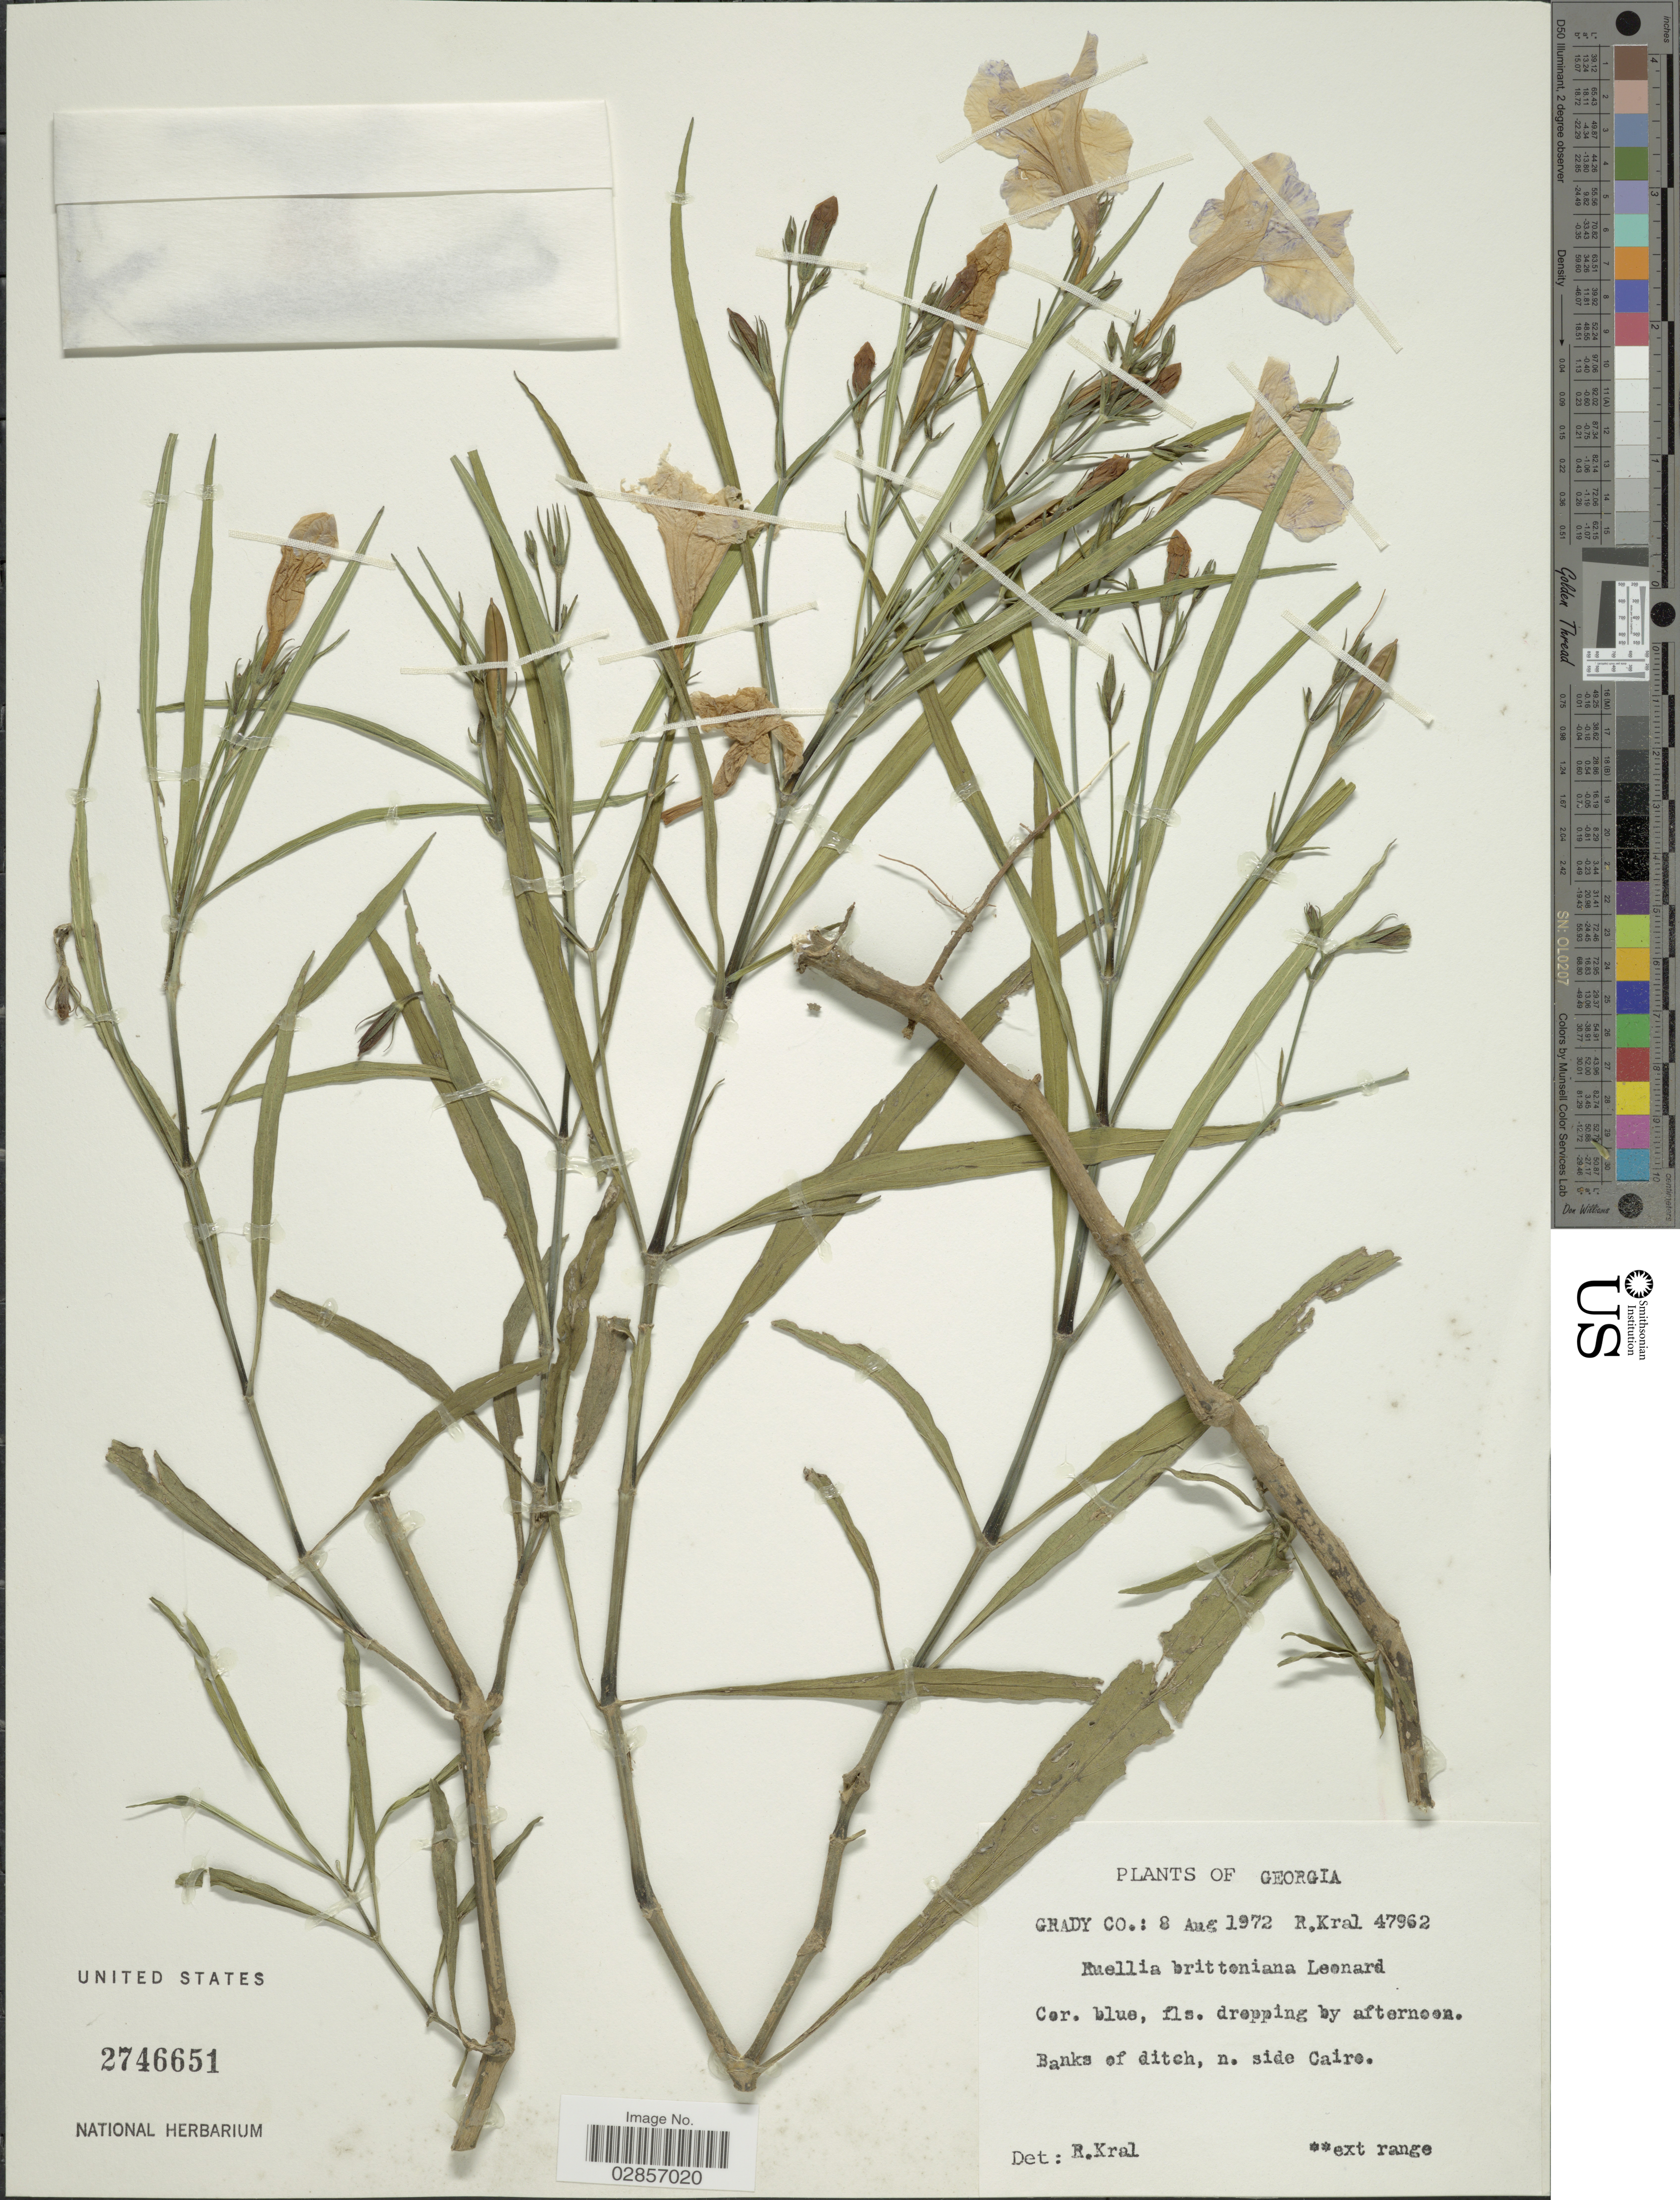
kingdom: Plantae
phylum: Tracheophyta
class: Magnoliopsida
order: Lamiales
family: Acanthaceae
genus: Ruellia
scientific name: Ruellia coerulea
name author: Morong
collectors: R. Kral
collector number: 47962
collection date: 1972-08-08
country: United States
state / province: Georgia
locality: Grady Co.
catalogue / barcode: US 2746651